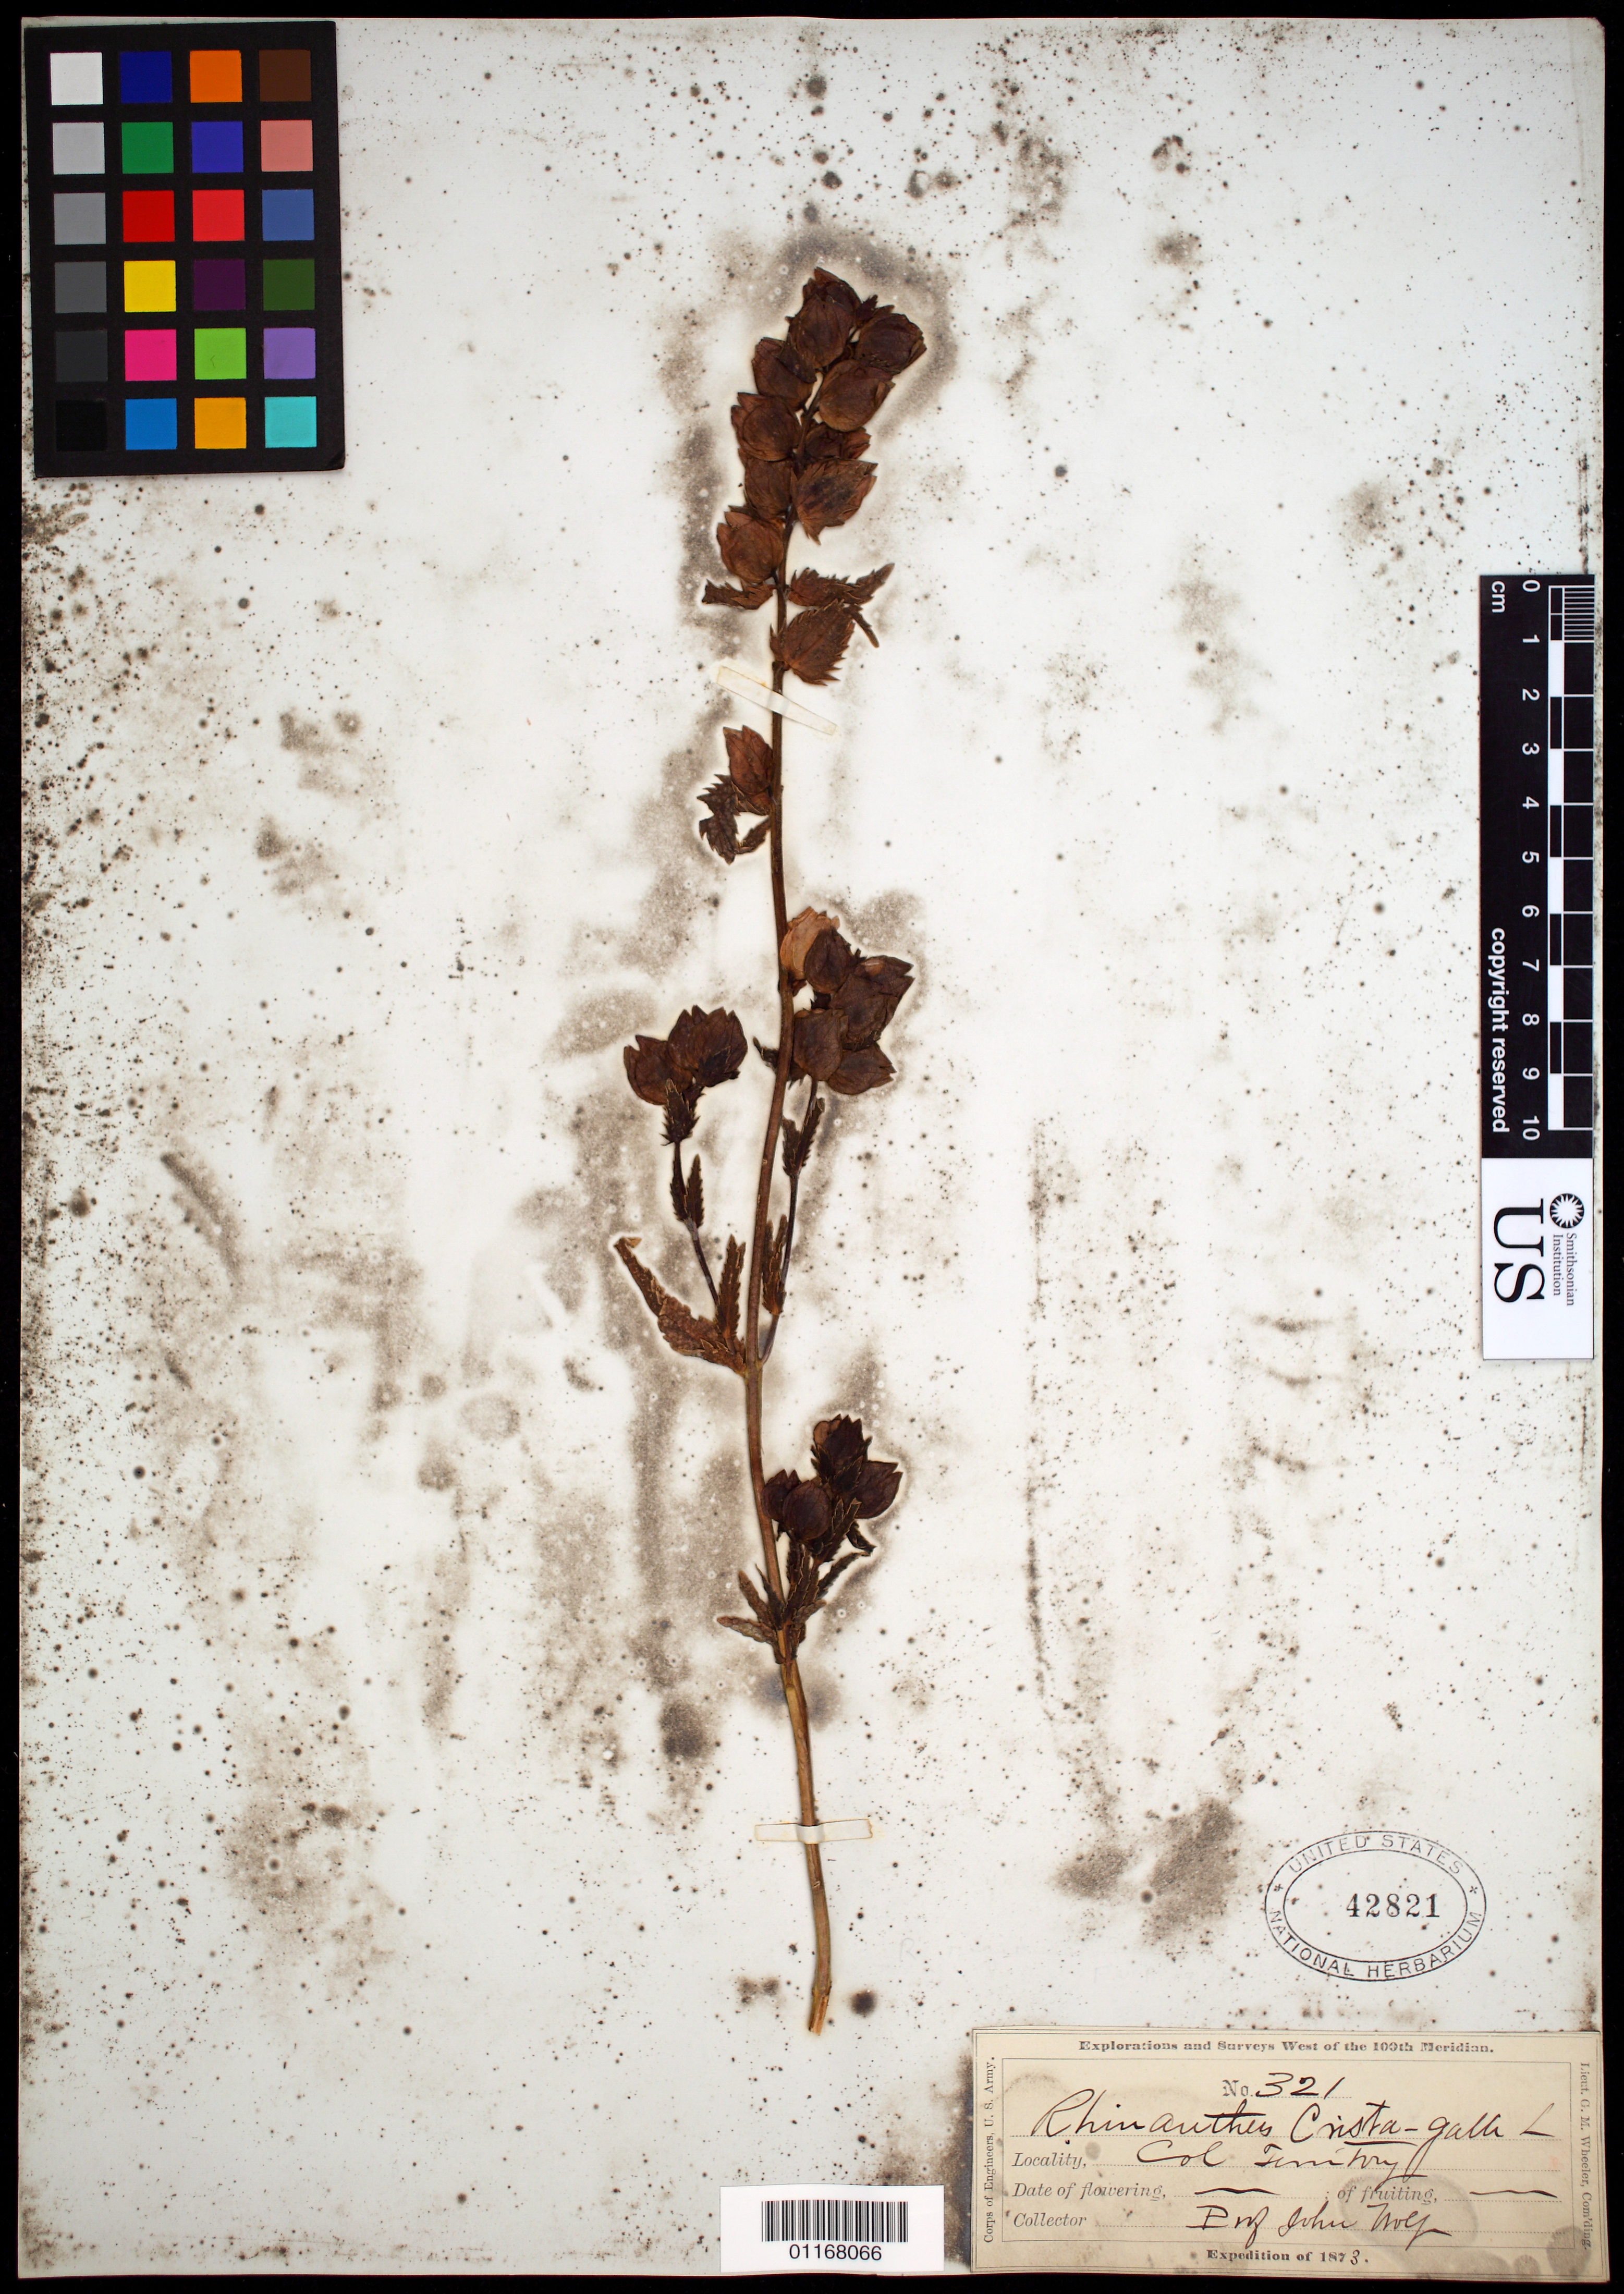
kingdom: Plantae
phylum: Tracheophyta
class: Magnoliopsida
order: Lamiales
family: Orobanchaceae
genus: Rhinanthus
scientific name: Rhinanthus crista-galli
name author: L.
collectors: J. Wolf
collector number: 321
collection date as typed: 1873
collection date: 1873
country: United States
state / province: Colorado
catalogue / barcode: US 42821